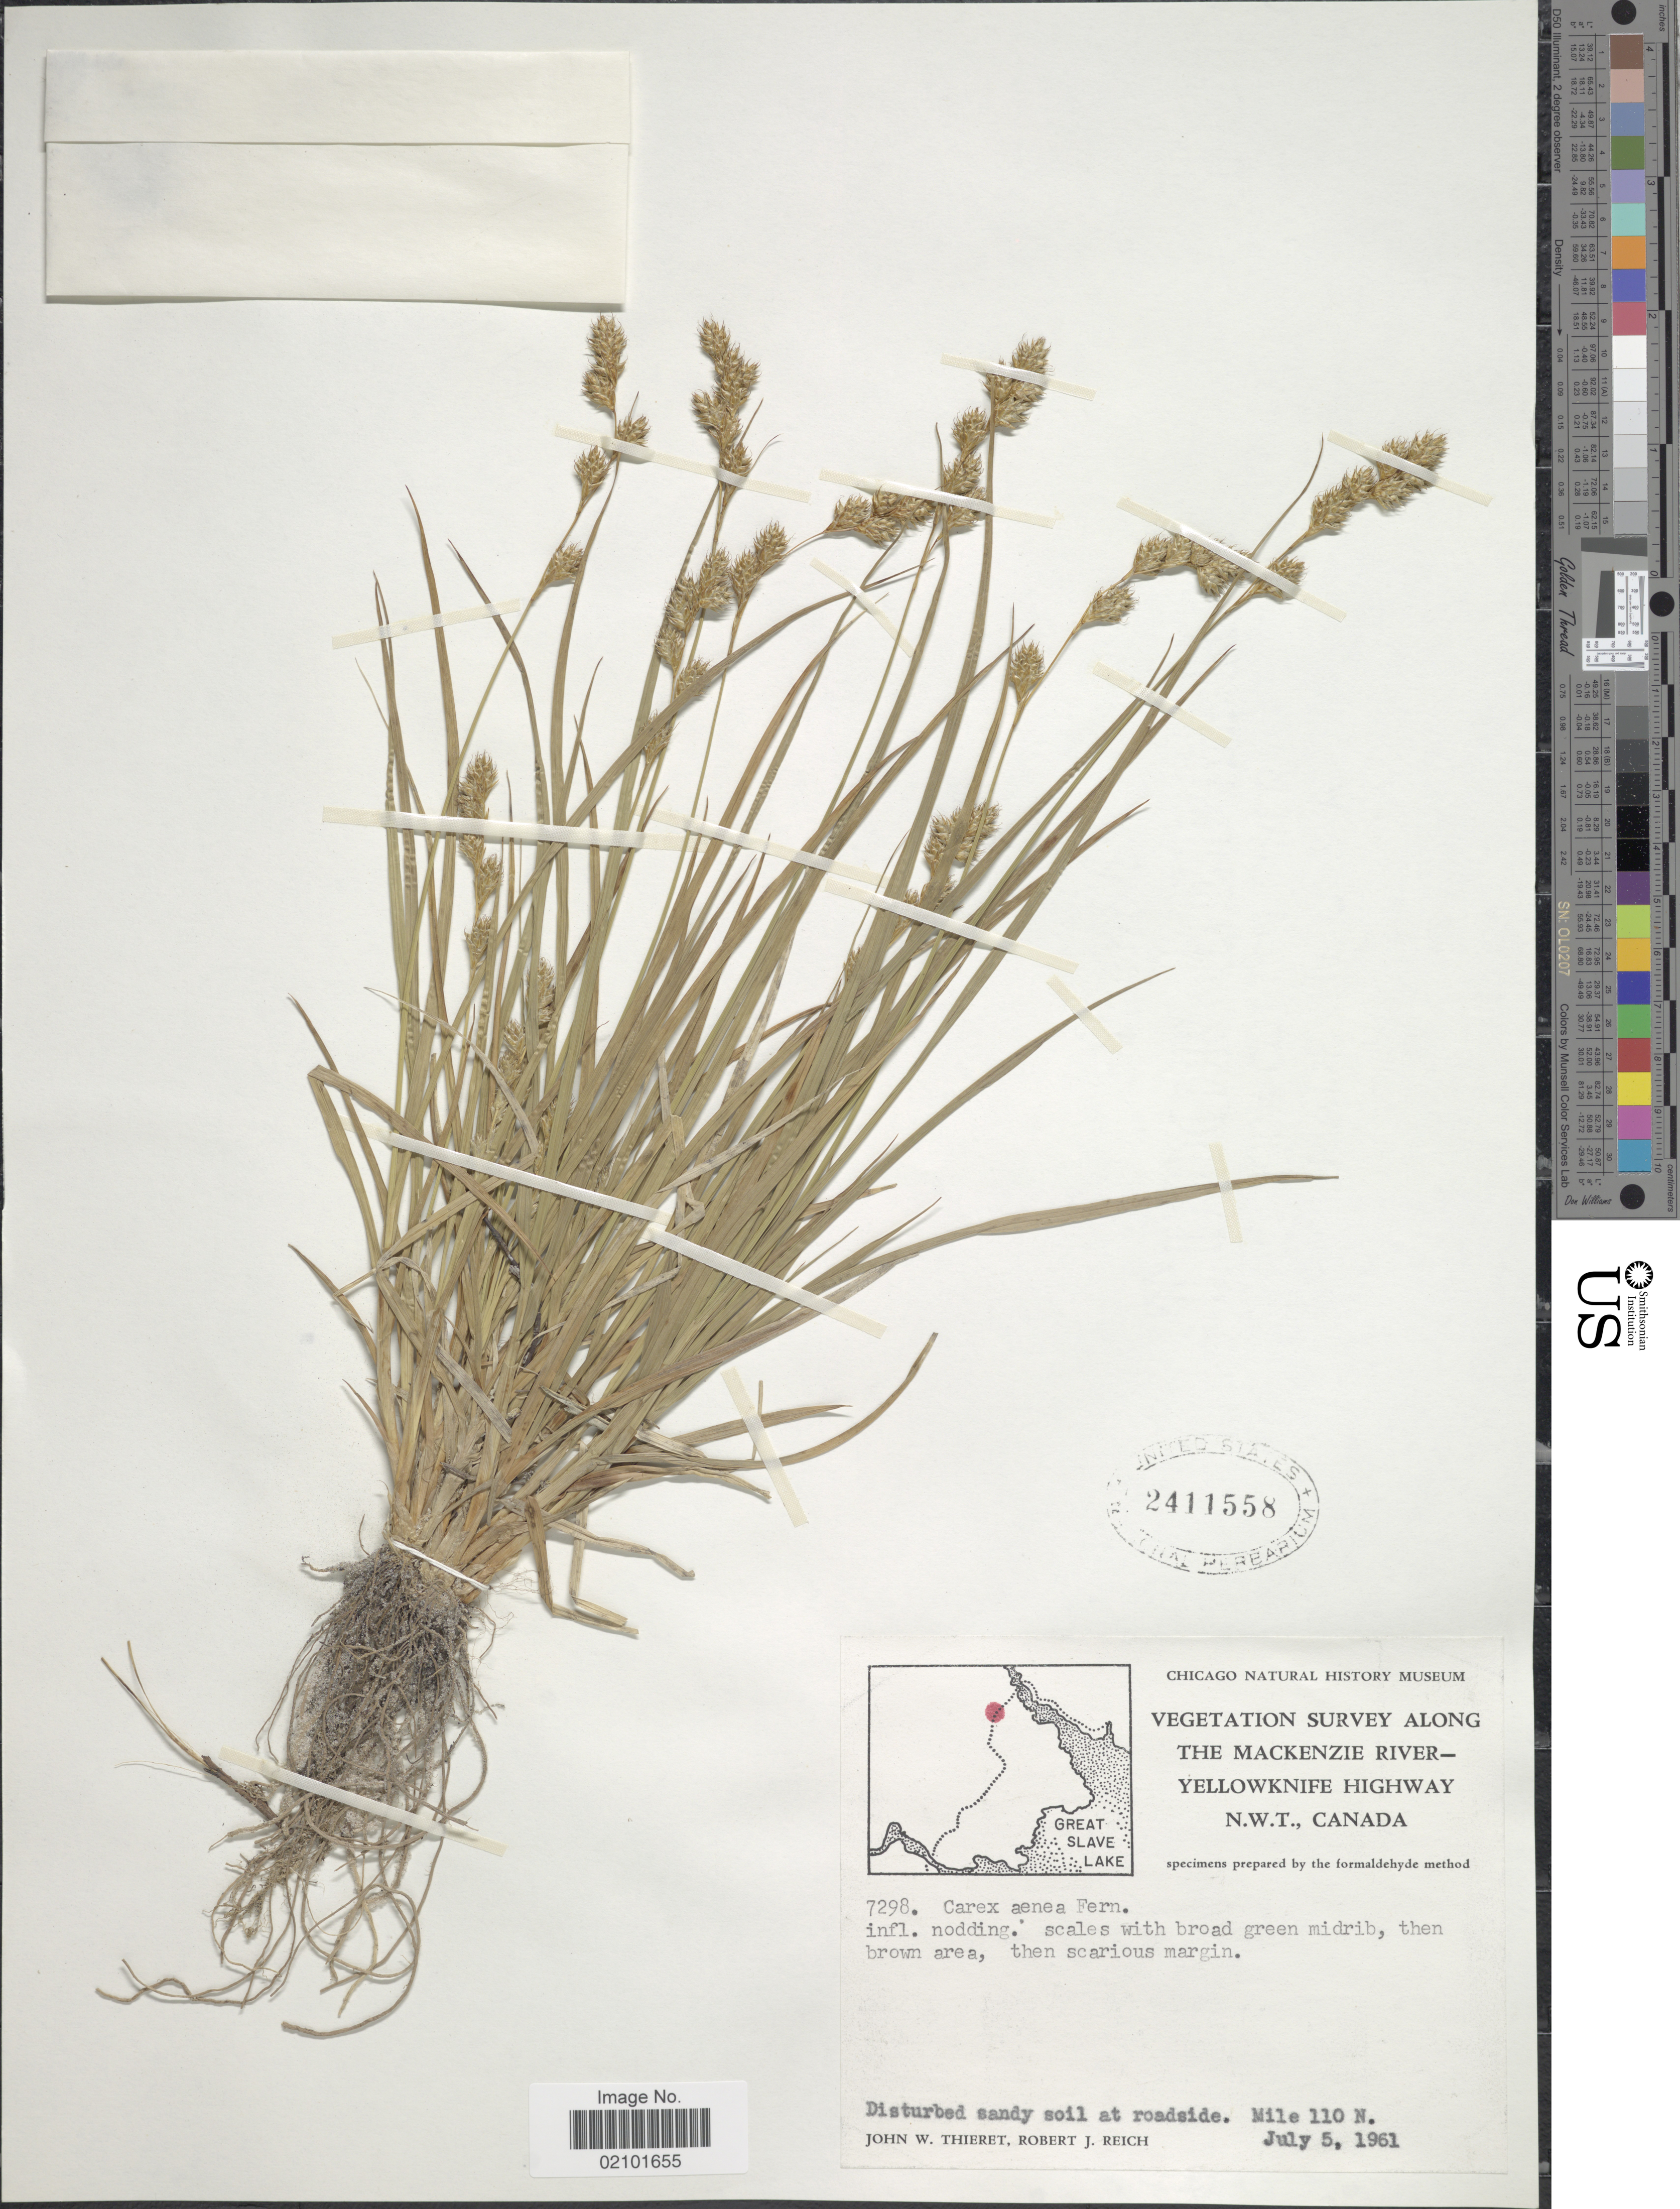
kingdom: Plantae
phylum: Tracheophyta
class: Liliopsida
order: Poales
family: Cyperaceae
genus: Carex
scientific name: Carex foenea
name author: Willd.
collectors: J. W. Thieret & R. Reich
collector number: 7298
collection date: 1961-07-05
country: Canada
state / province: Northwest Territories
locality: Along the MacKenzie River-Yellowknife Highway. Mile 110 N.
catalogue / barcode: US 2411558